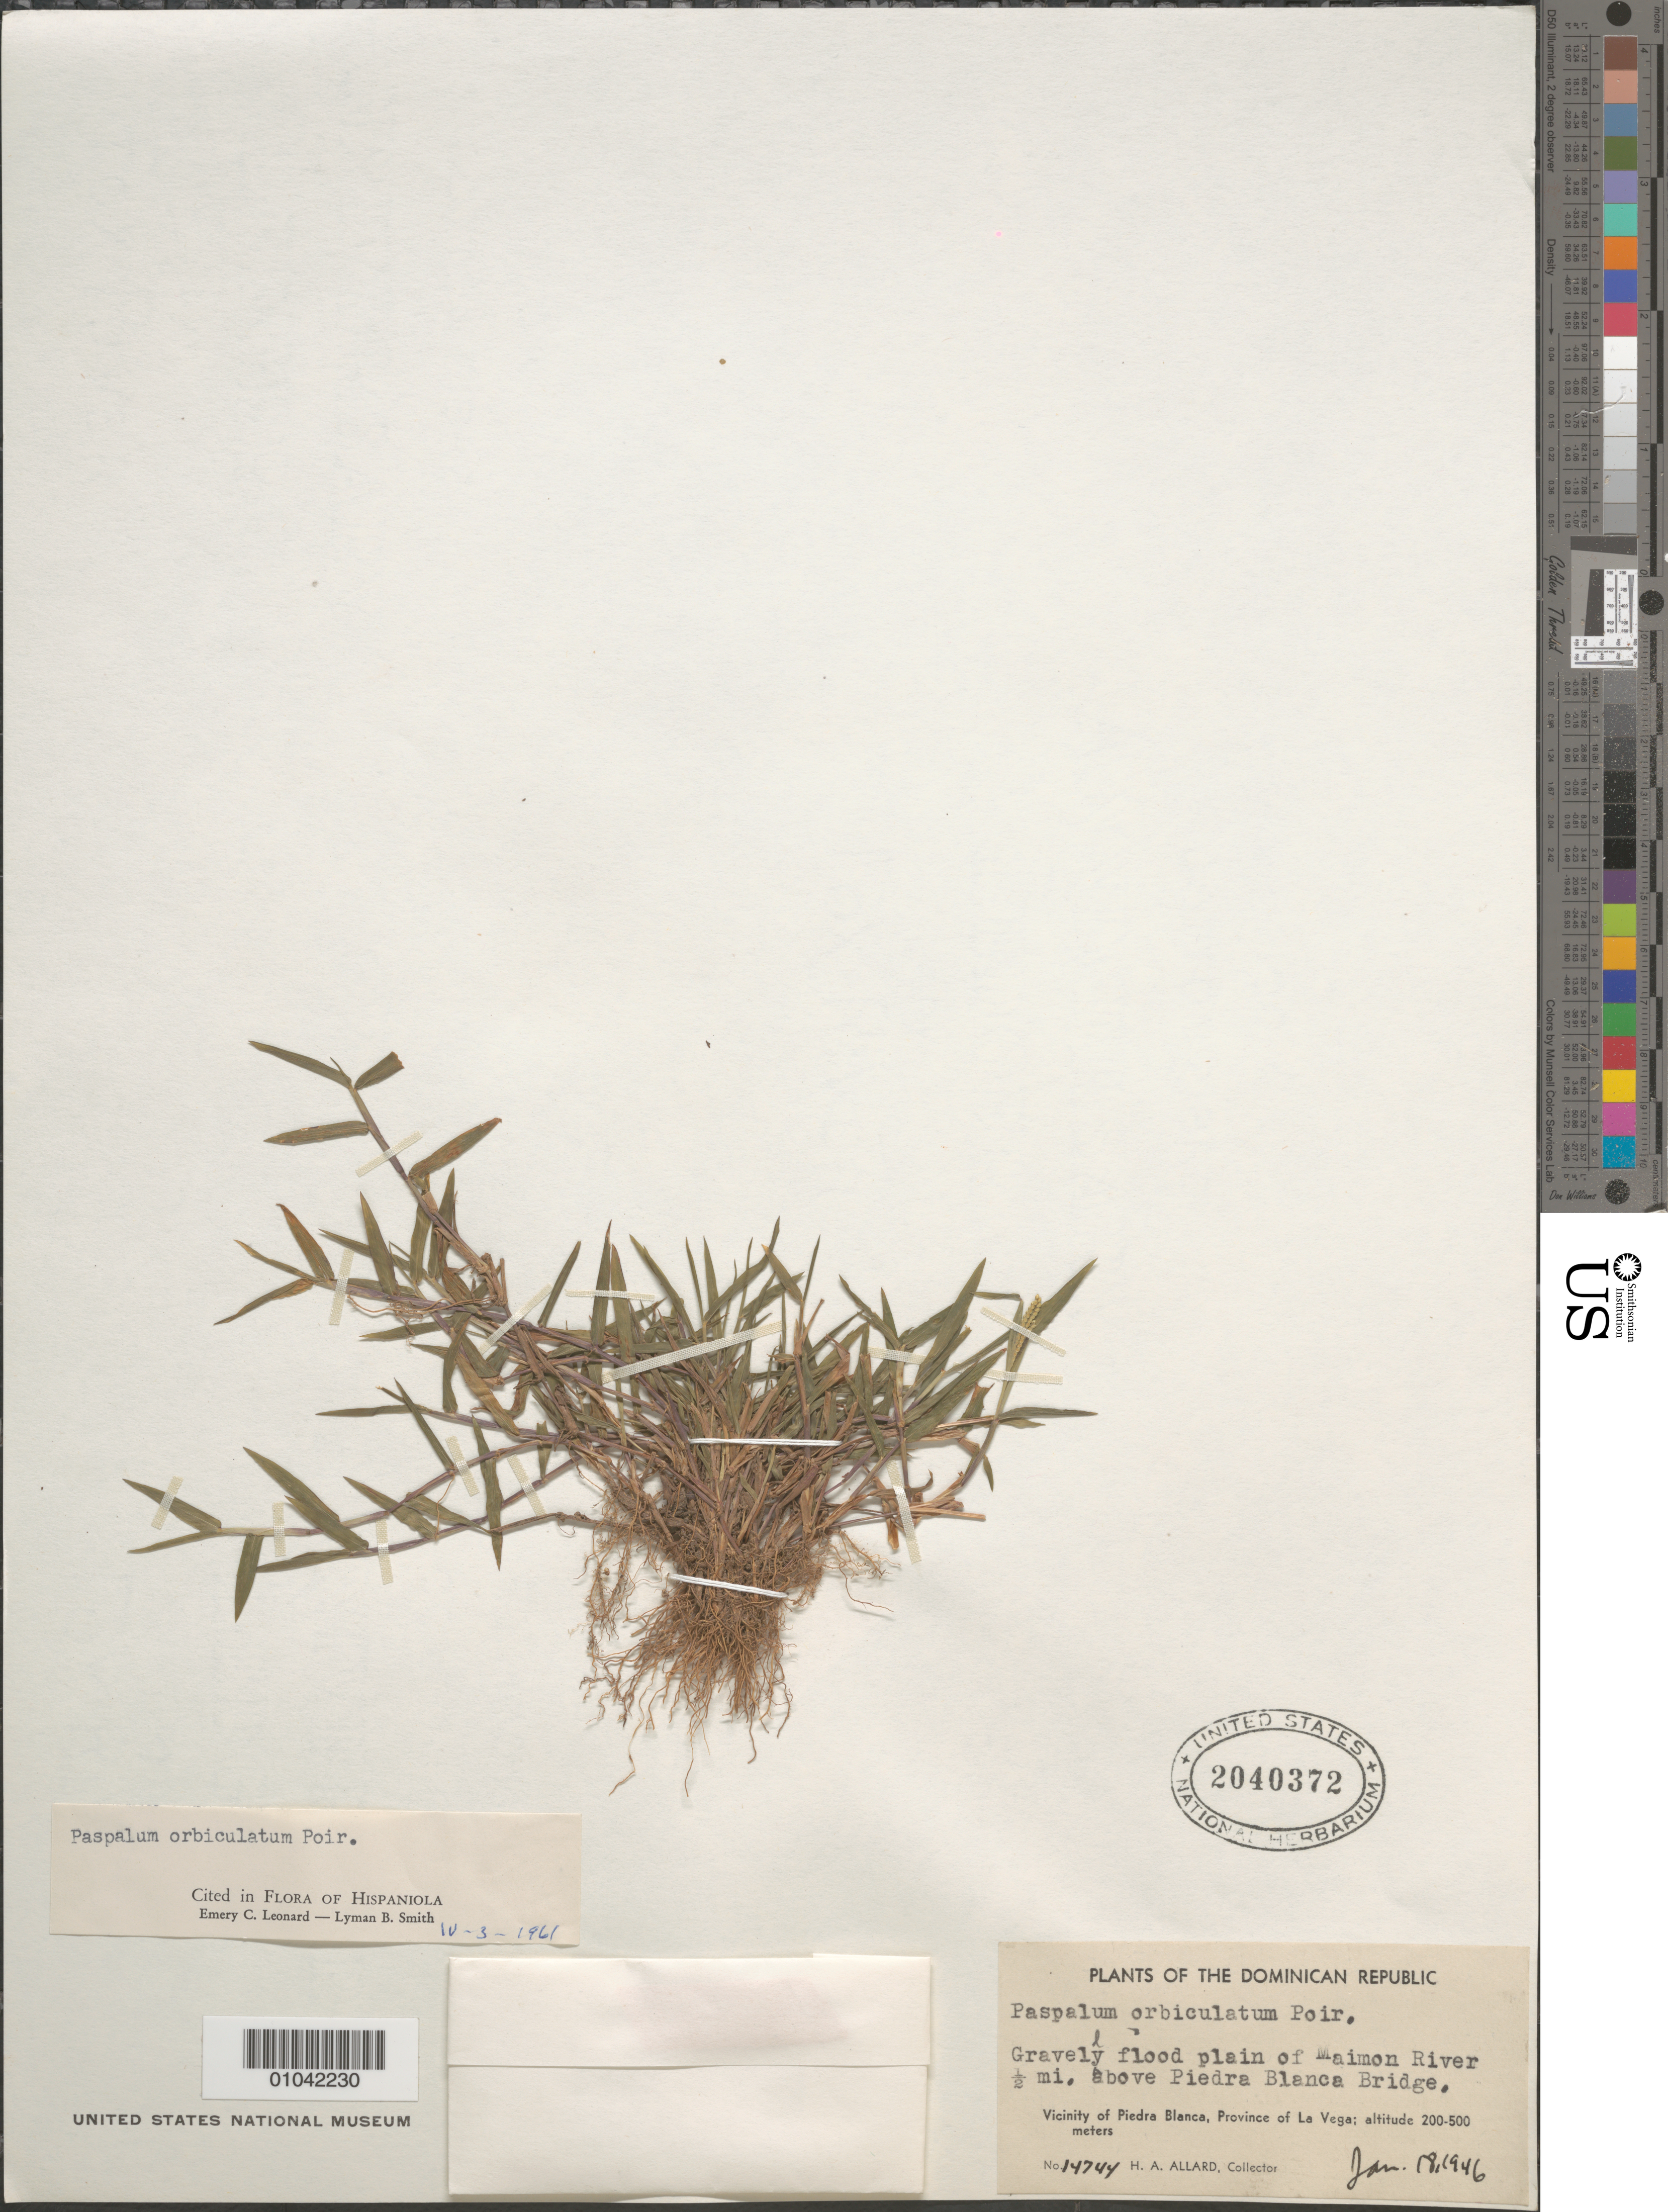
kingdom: Plantae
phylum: Tracheophyta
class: Liliopsida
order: Poales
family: Poaceae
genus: Paspalum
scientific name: Paspalum orbiculatum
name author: Poir.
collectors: H. A. Allard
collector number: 14744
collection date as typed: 18 Jan 1946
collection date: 1946-01-18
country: Dominican Republic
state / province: La Vega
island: Hispaniola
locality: Maimon River, 1/2 mile above Piedra Blanca bridge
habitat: gravelly flood plain of river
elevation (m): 200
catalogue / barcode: US 2040372